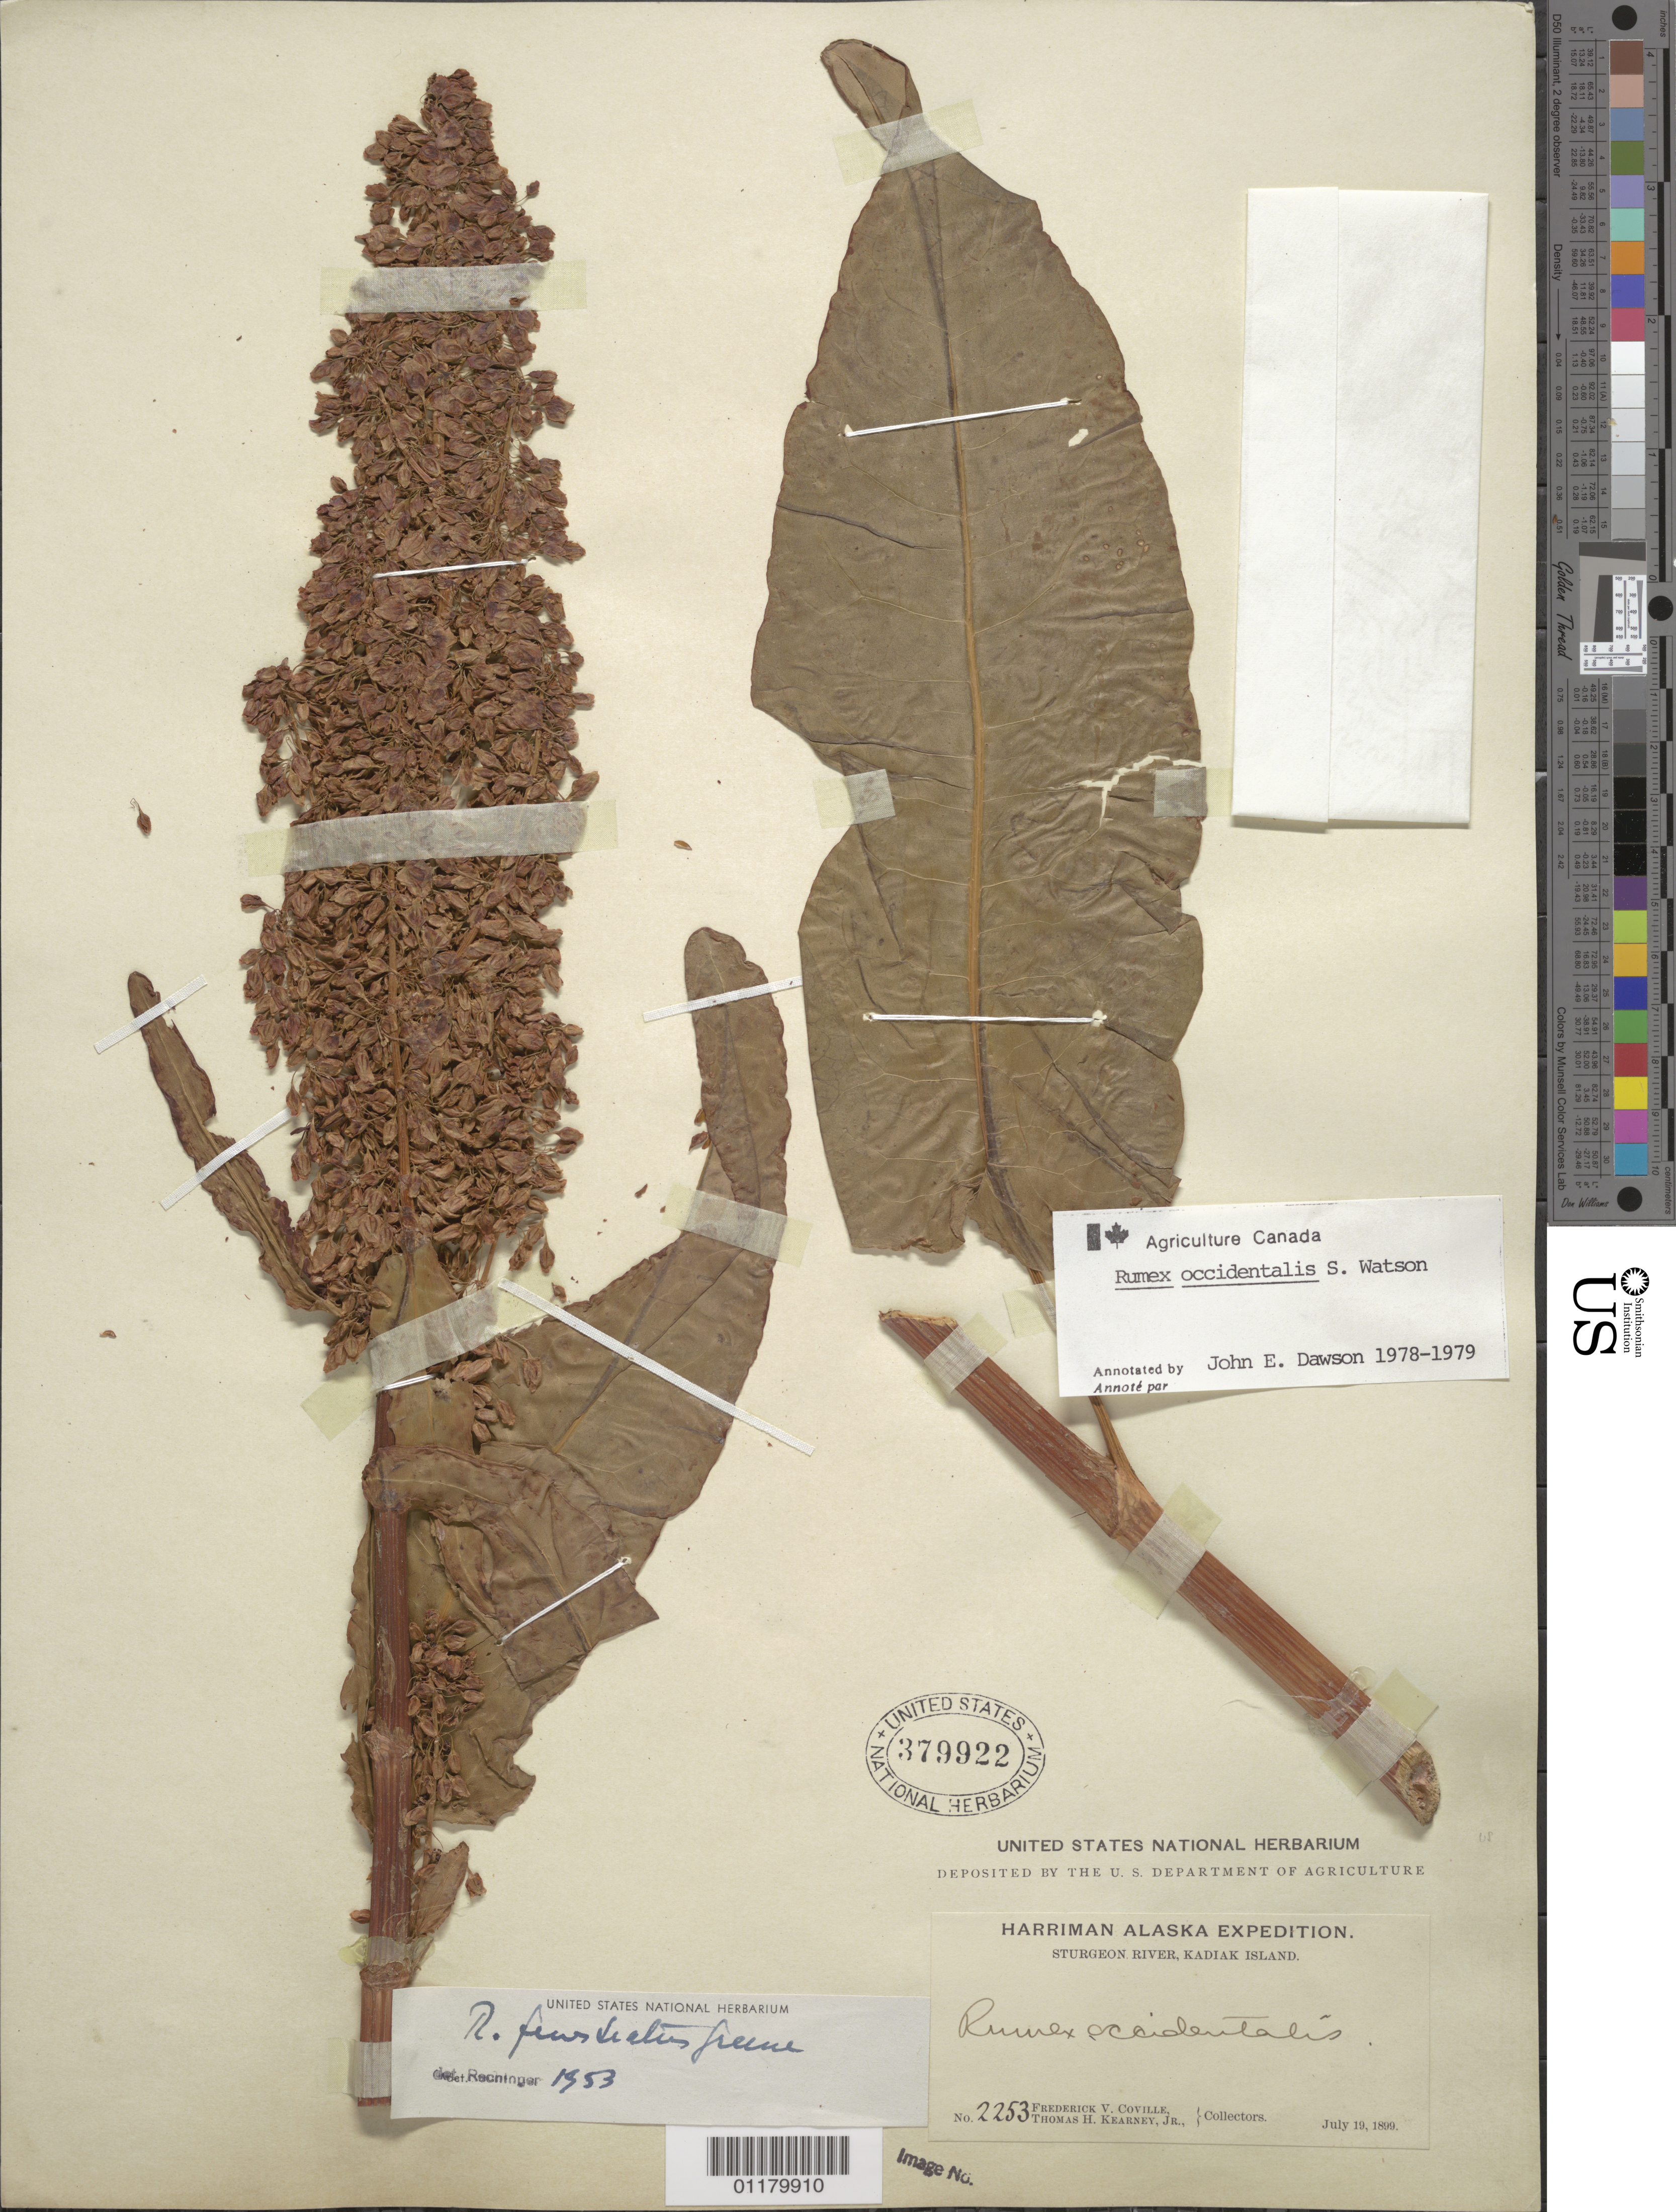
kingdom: Plantae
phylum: Tracheophyta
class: Magnoliopsida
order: Caryophyllales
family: Polygonaceae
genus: Rumex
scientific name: Rumex occidentalis var. occidentalis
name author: S. Watson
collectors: F. V. Coville & T. H. Kearney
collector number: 2253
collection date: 1899-07-19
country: United States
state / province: Alaska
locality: Sturgeon River, Kadiak Island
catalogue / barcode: US 379922